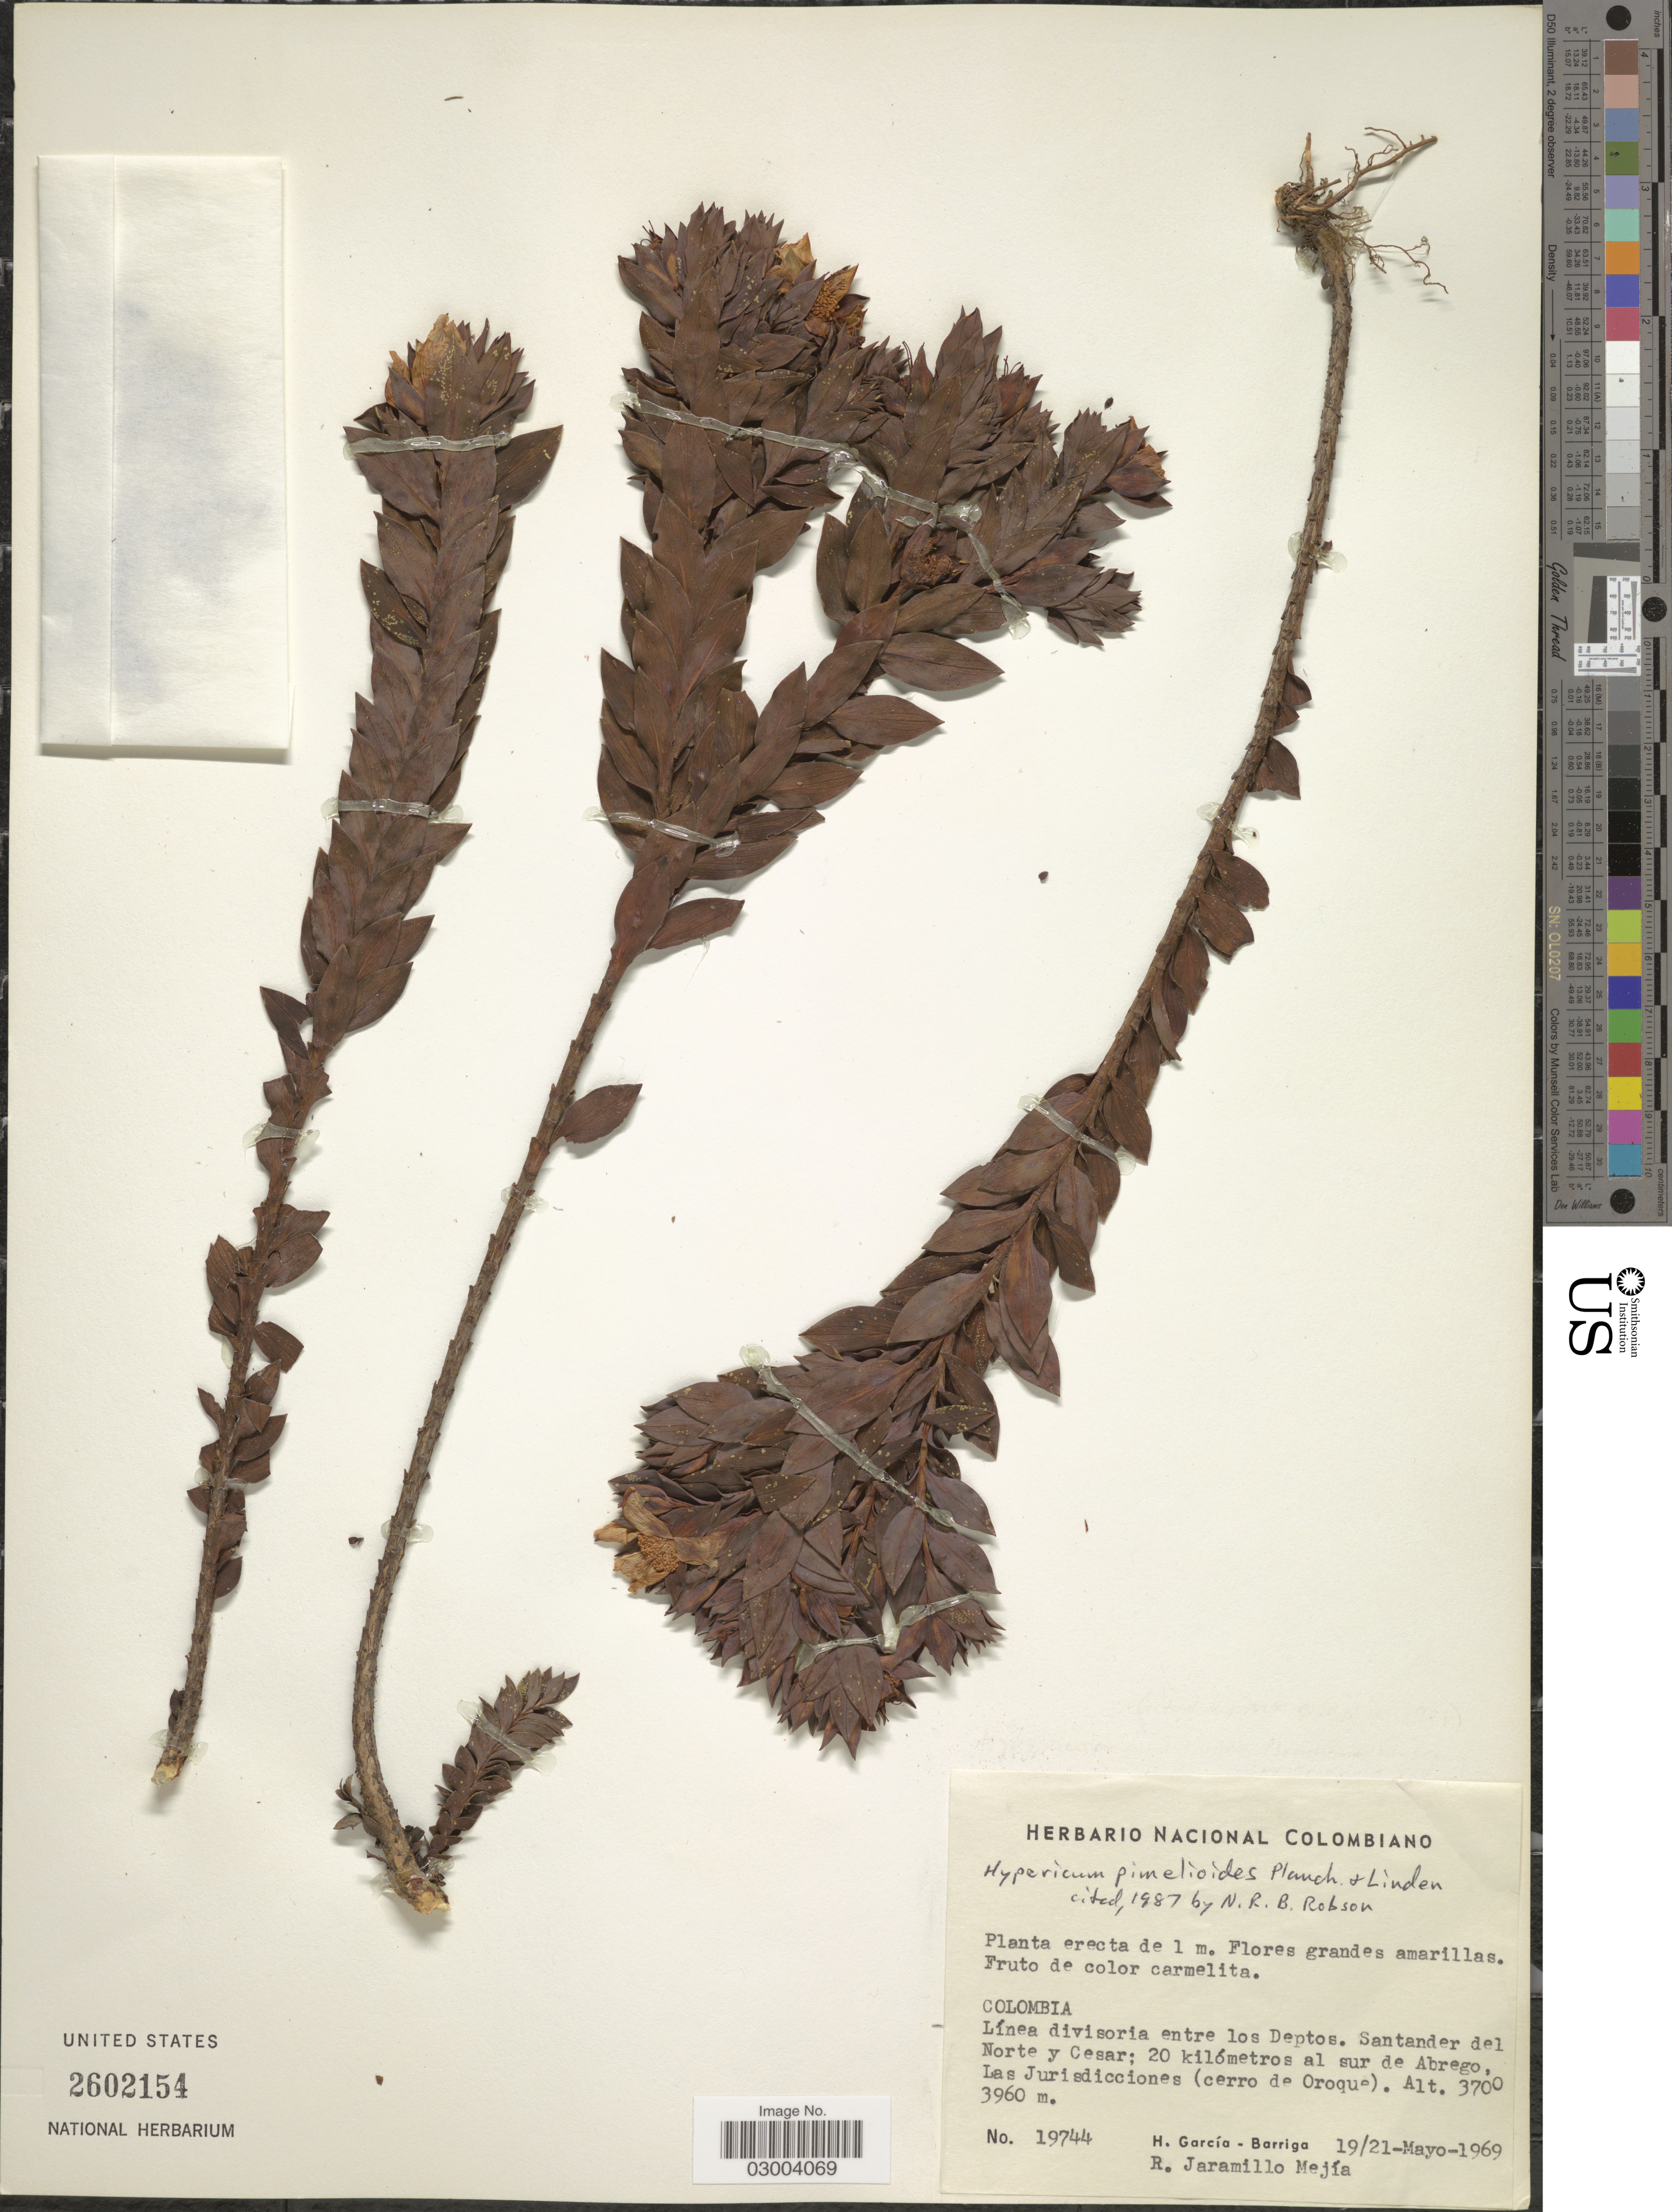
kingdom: Plantae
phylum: Tracheophyta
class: Magnoliopsida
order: Malpighiales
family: Hypericaceae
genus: Hypericum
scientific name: Hypericum pimeleoides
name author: Planch. & Linden ex Triana & Planch.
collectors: H. García Barriga & R. Jaramillo M.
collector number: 19744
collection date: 1969-05-19/1969-05-21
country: Colombia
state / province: Norte de Santander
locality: Línea divisoria entre los Deptos, Santander del Norte y Cesar; 20 kilómetros al sur de Abrego, Las Jurisdicciones (cerro de Oroque).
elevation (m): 3700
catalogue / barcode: US 2602154